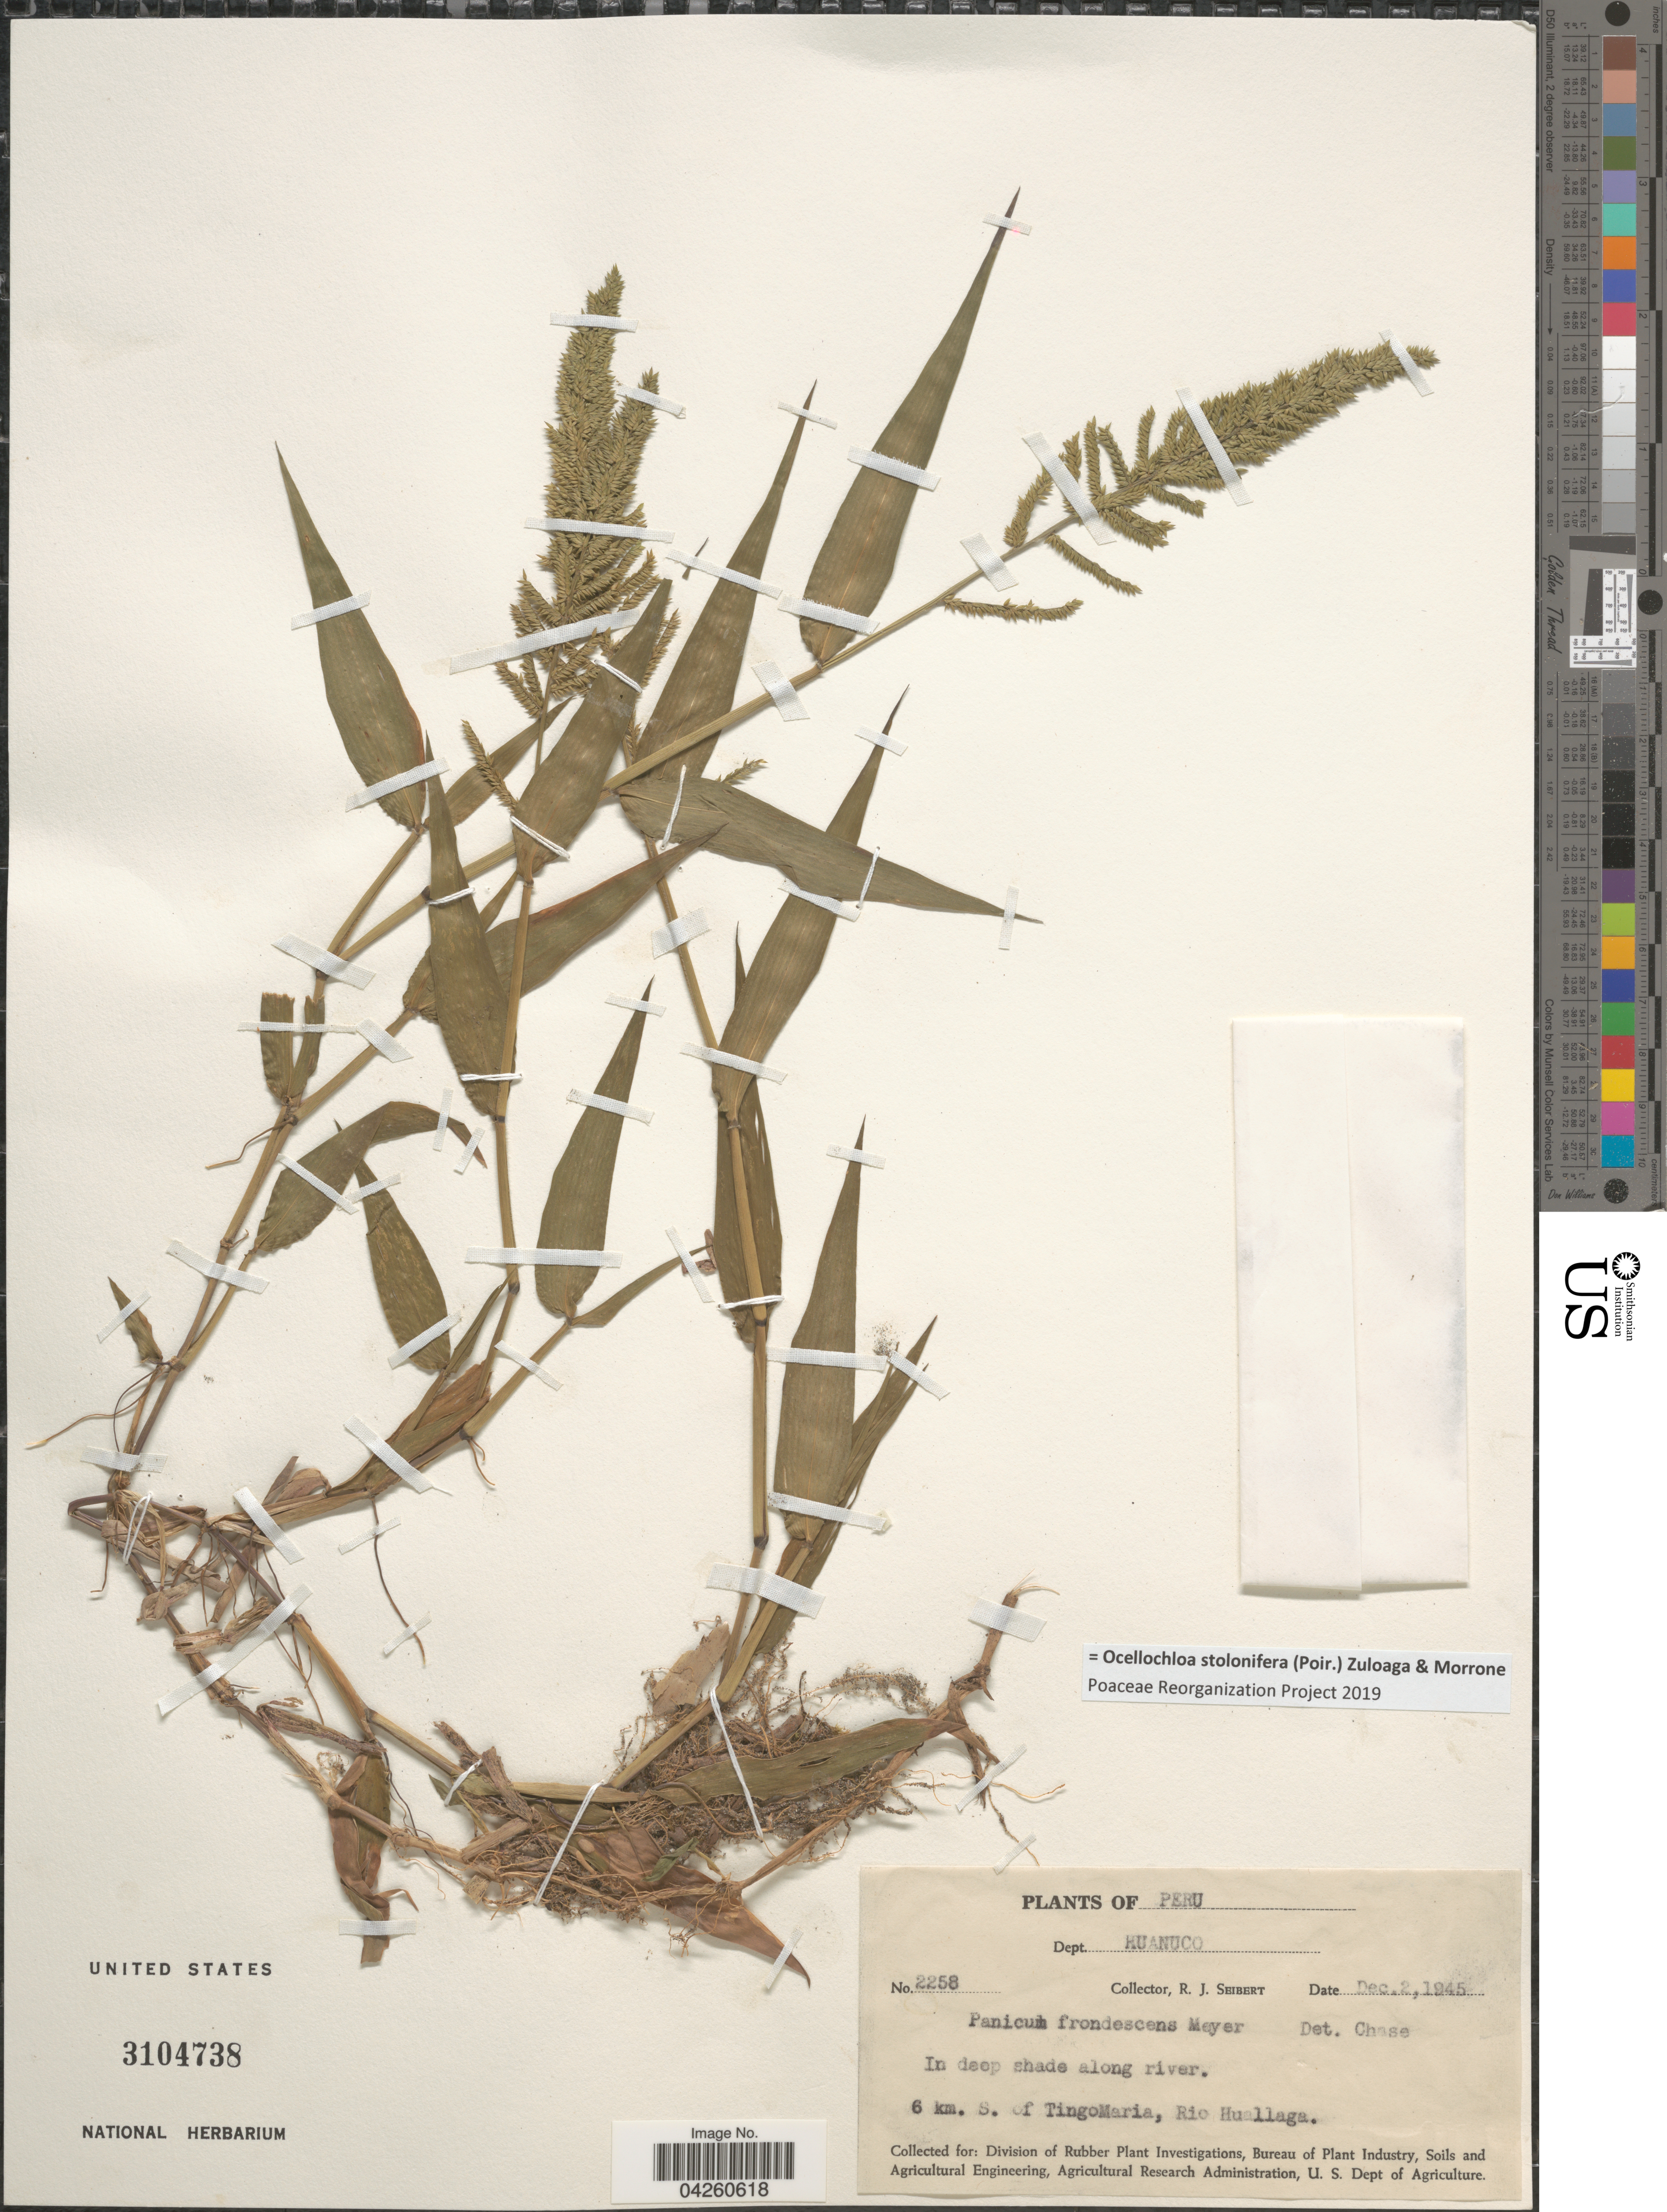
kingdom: Plantae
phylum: Tracheophyta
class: Liliopsida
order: Poales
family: Poaceae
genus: Ocellochloa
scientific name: Ocellochloa stolonifera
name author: (Poir.) Zuloaga & Morrone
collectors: R. J. Seibert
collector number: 2258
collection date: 1945-12-02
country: Peru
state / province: Huánuco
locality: Dept. Huanuco. 6 km. S. of TingoMaria, Rio Huallaga.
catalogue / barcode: US 3104738